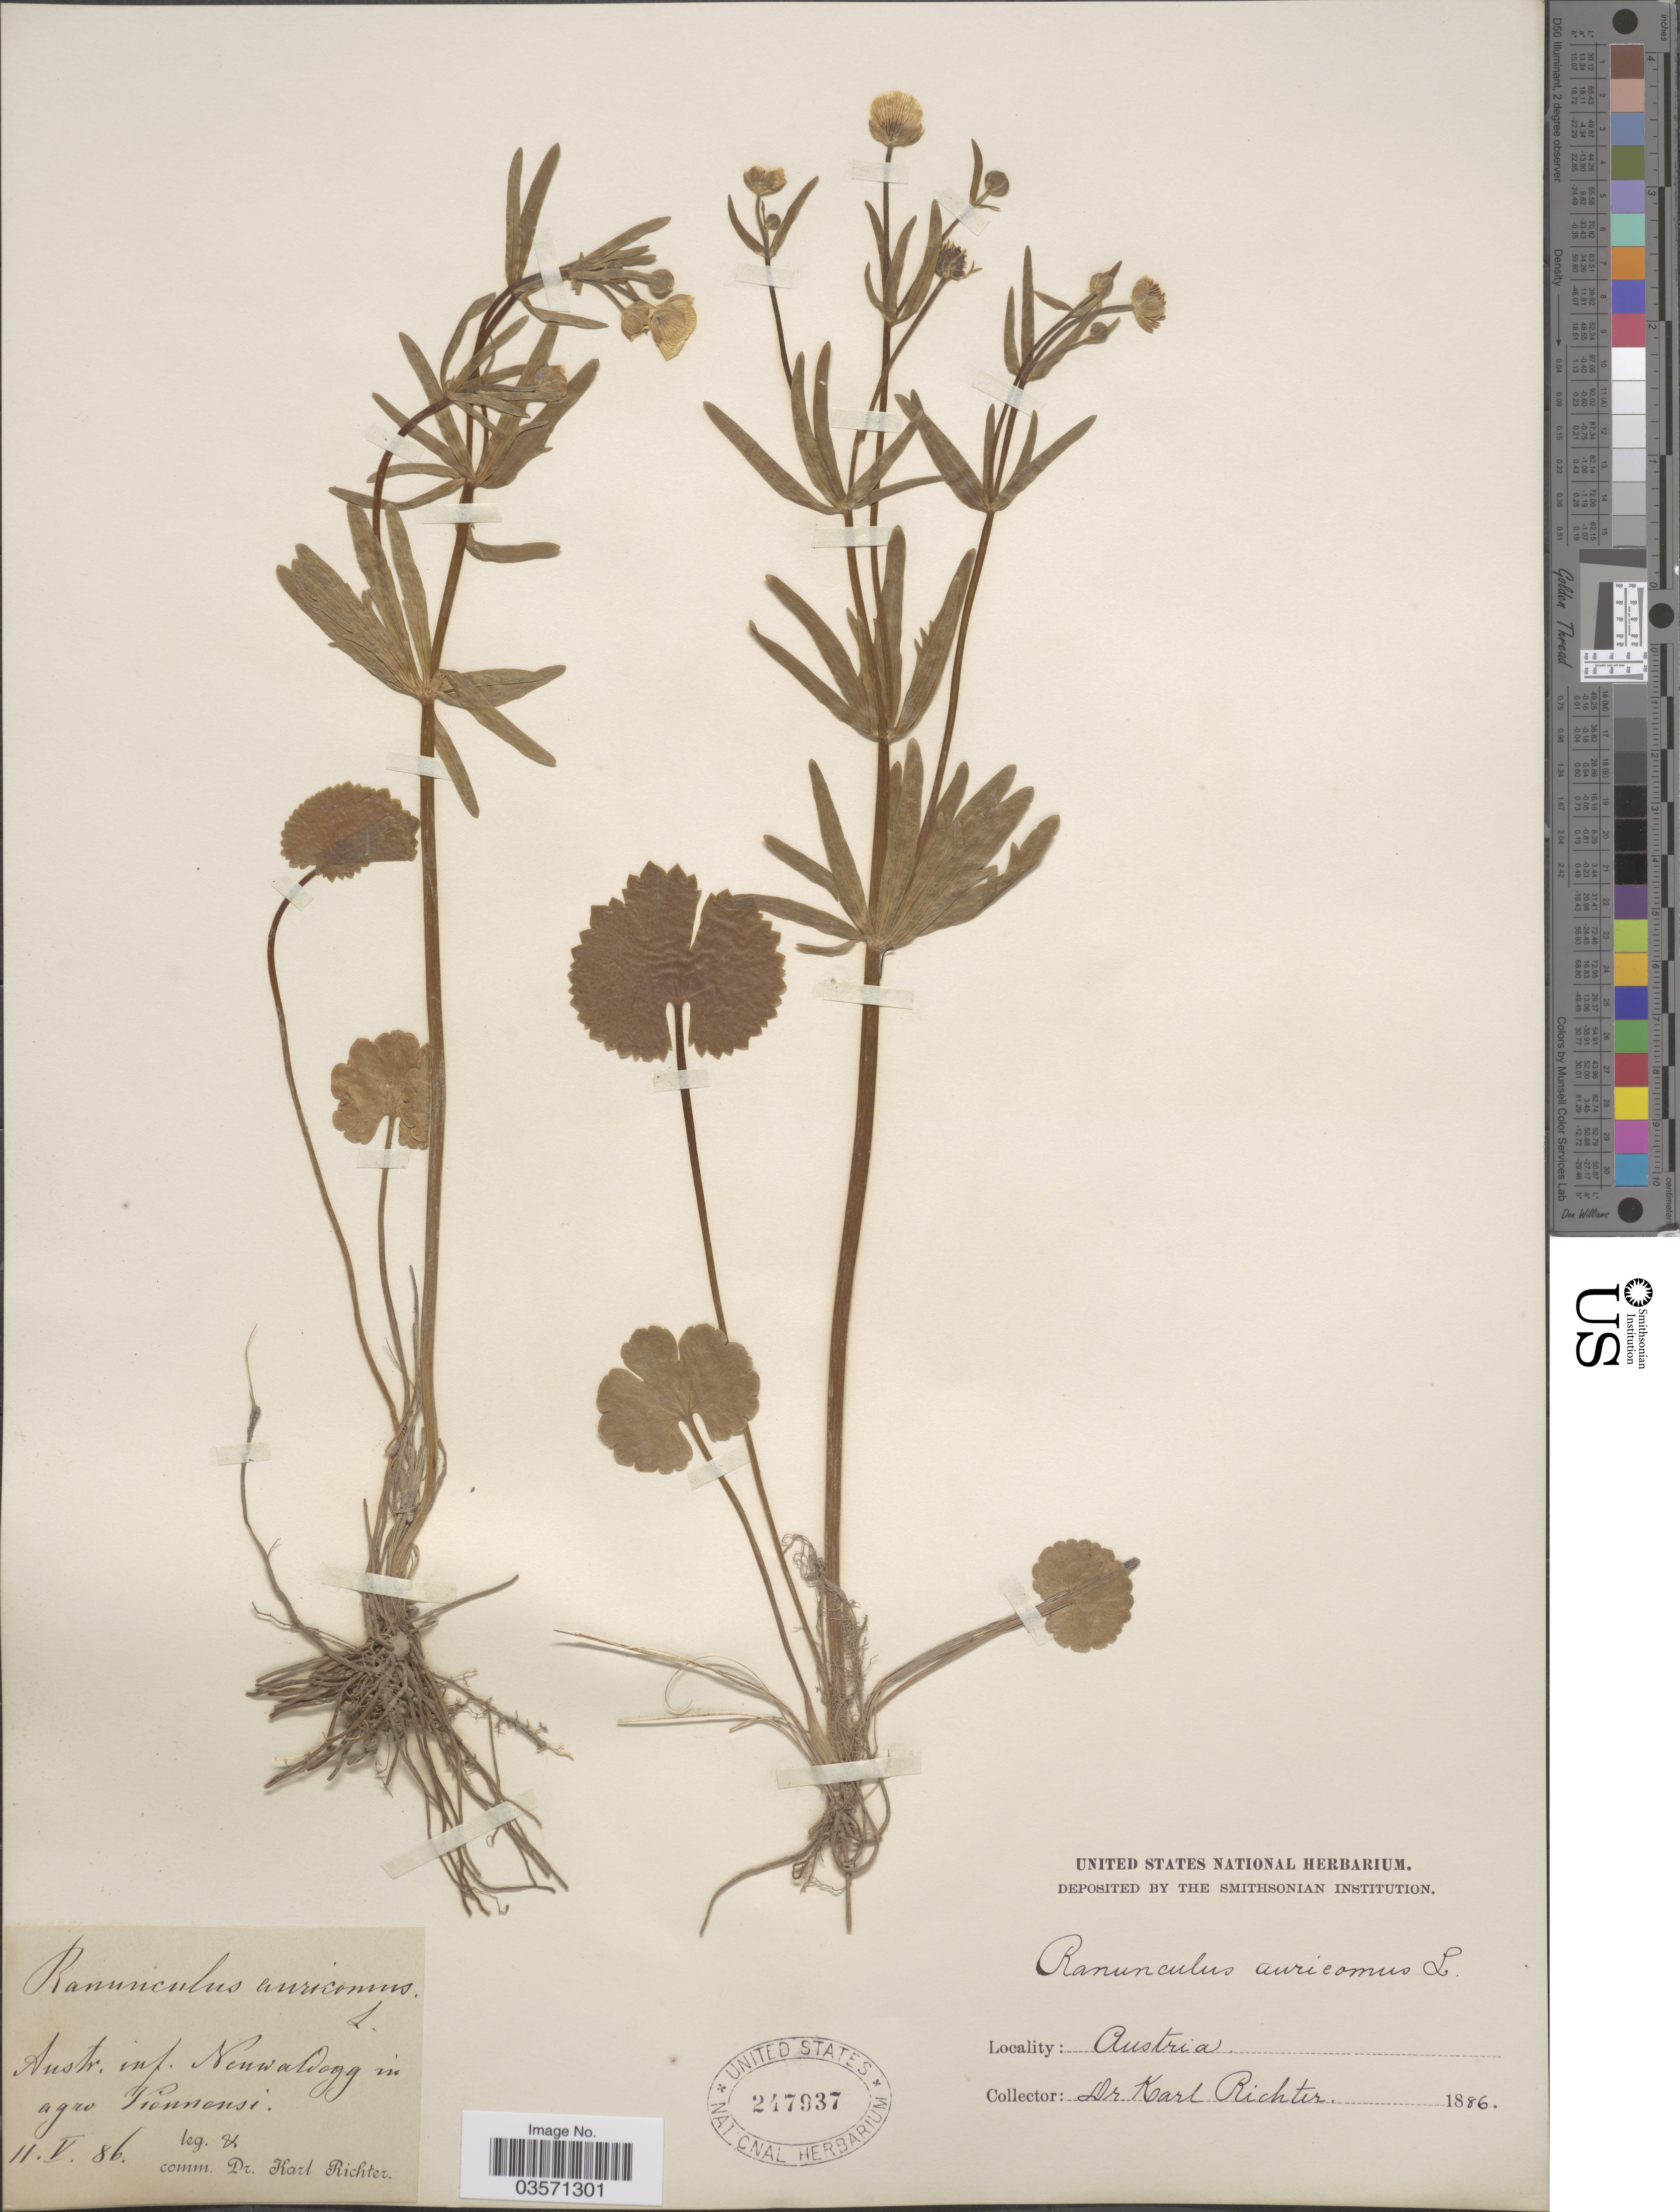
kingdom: Plantae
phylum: Tracheophyta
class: Magnoliopsida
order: Ranunculales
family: Ranunculaceae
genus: Ranunculus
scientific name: Ranunculus auricomus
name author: L.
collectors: K. Richter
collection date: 1886-05-11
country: Austria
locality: Austr. inf. Neuwaldegg in agro Viennensi.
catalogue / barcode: US 247937